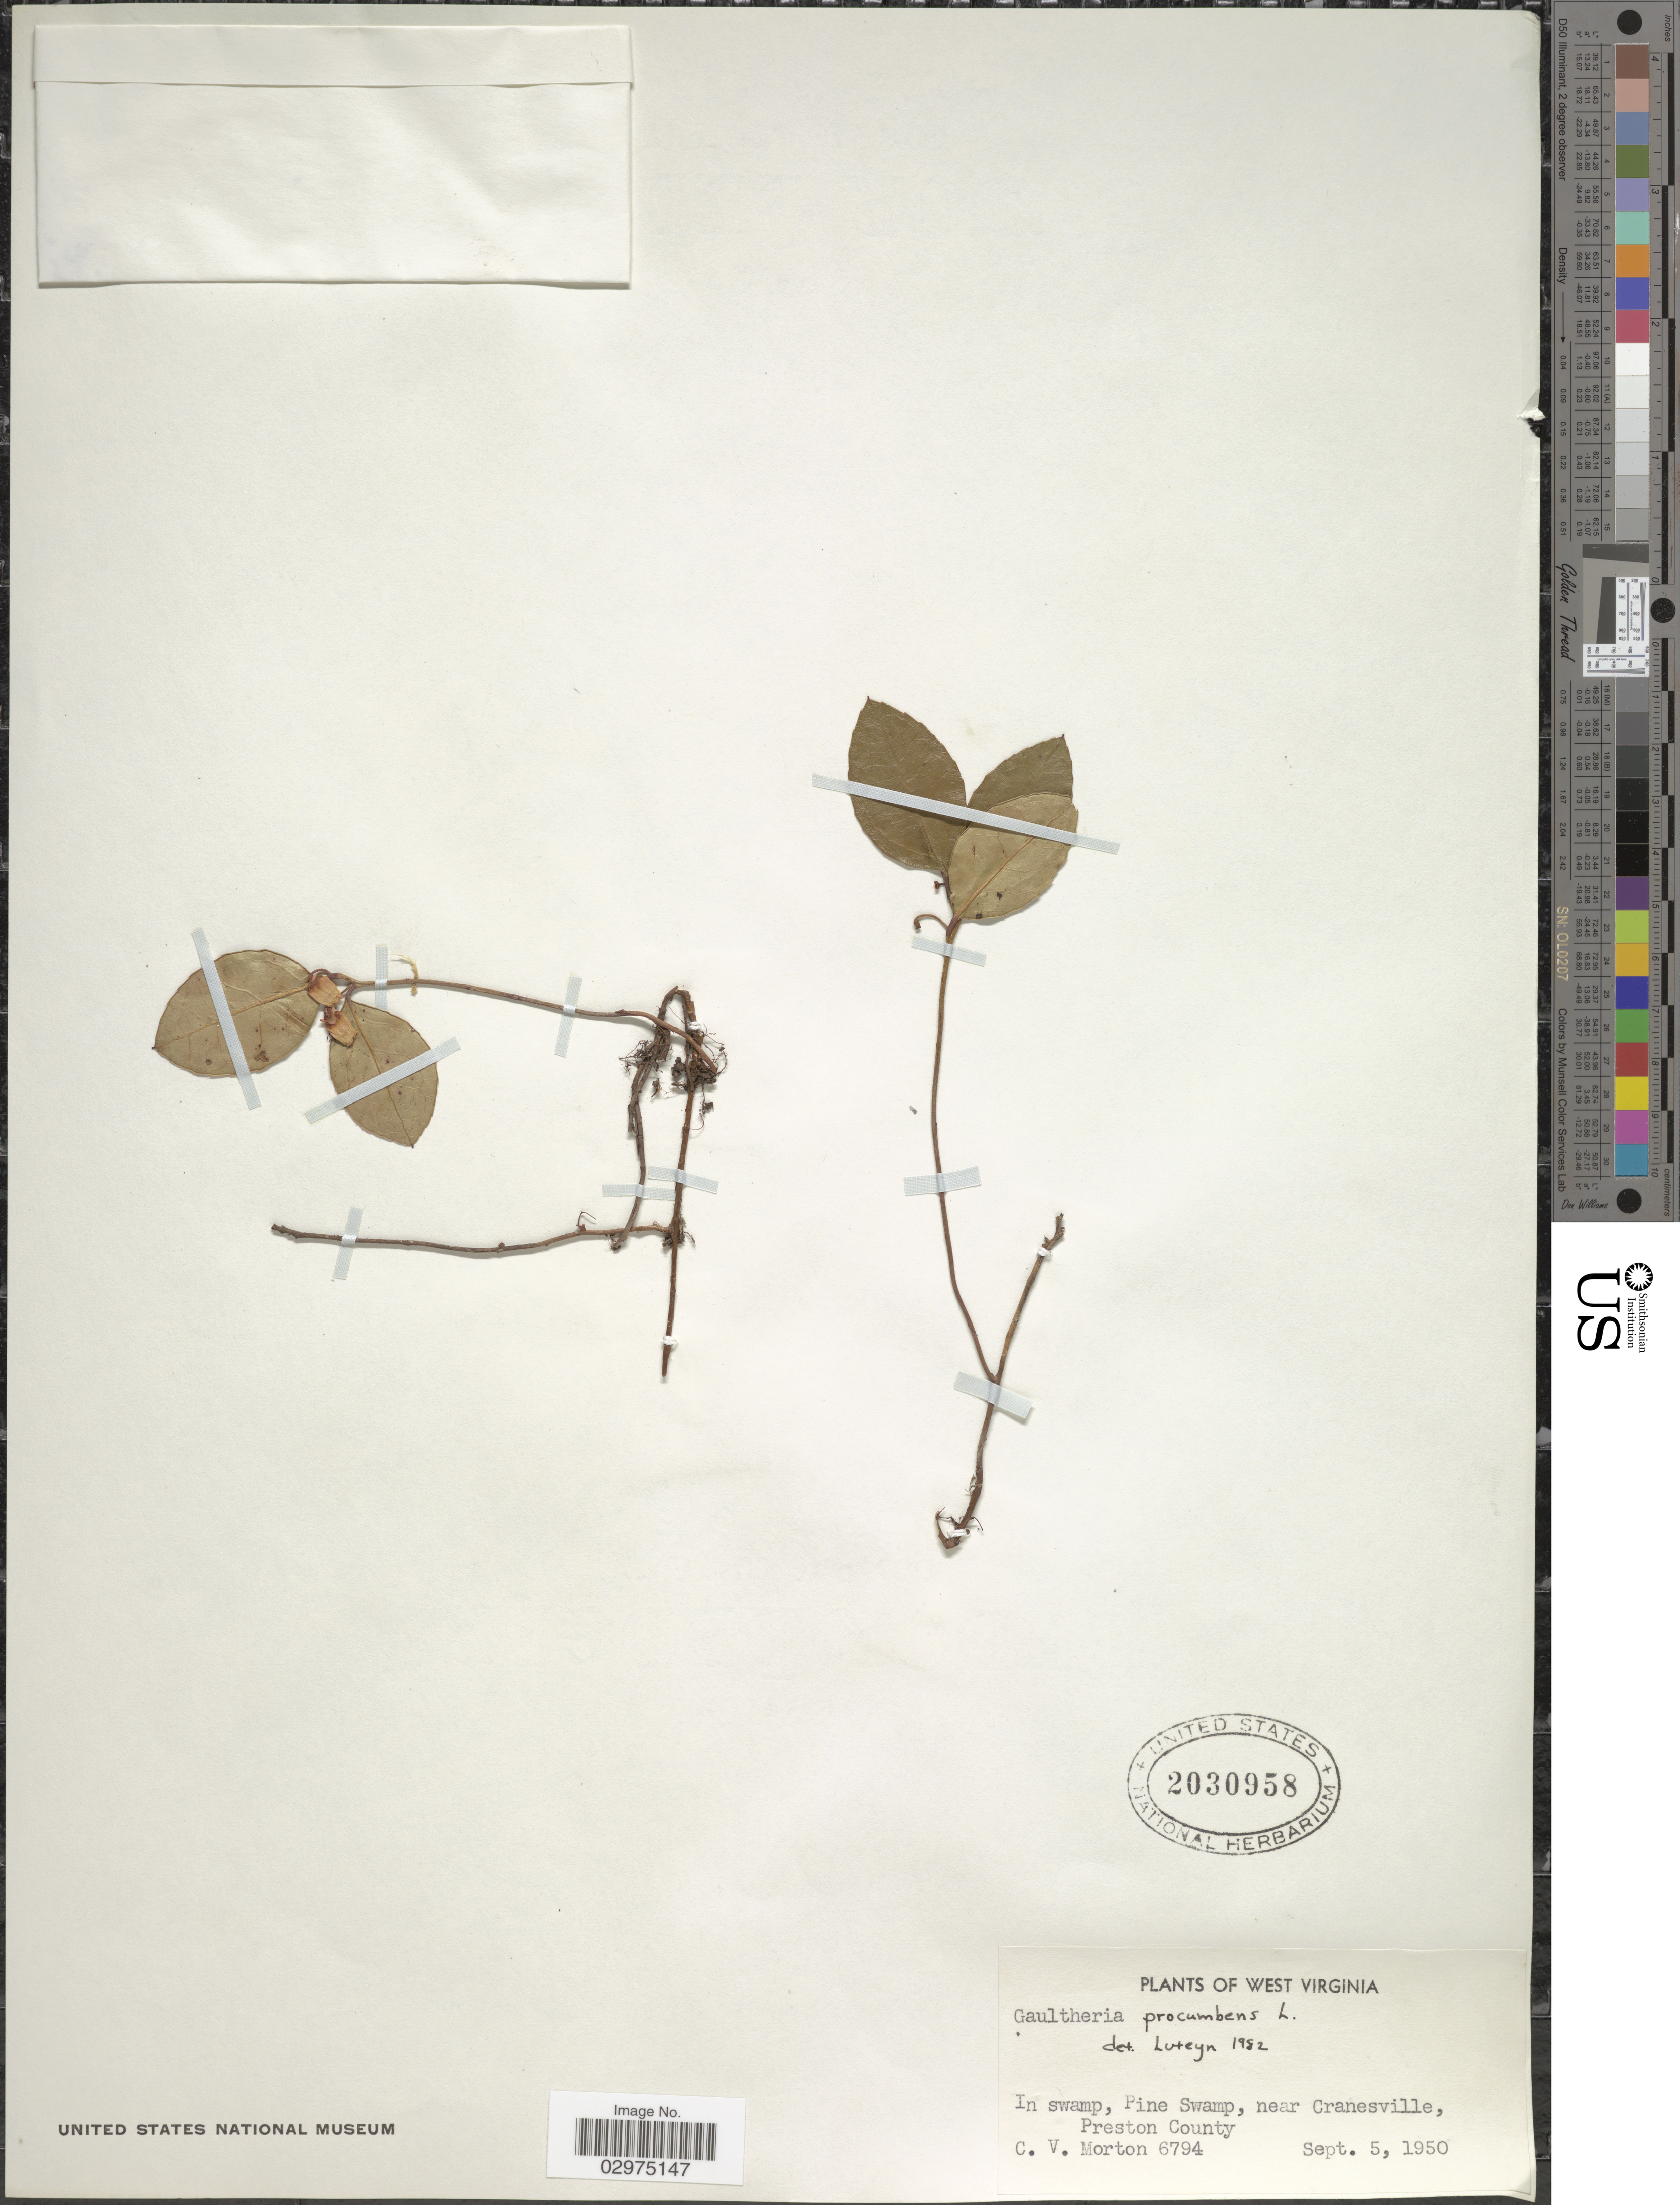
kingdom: Plantae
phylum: Tracheophyta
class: Magnoliopsida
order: Ericales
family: Ericaceae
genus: Gaultheria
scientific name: Gaultheria procumbens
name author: L.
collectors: C. V. Morton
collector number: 6794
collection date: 1950-09-05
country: United States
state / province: West Virginia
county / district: Preston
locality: In swamp, Pine Swanp, near Cranesville, Preston County.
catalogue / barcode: US 2030958